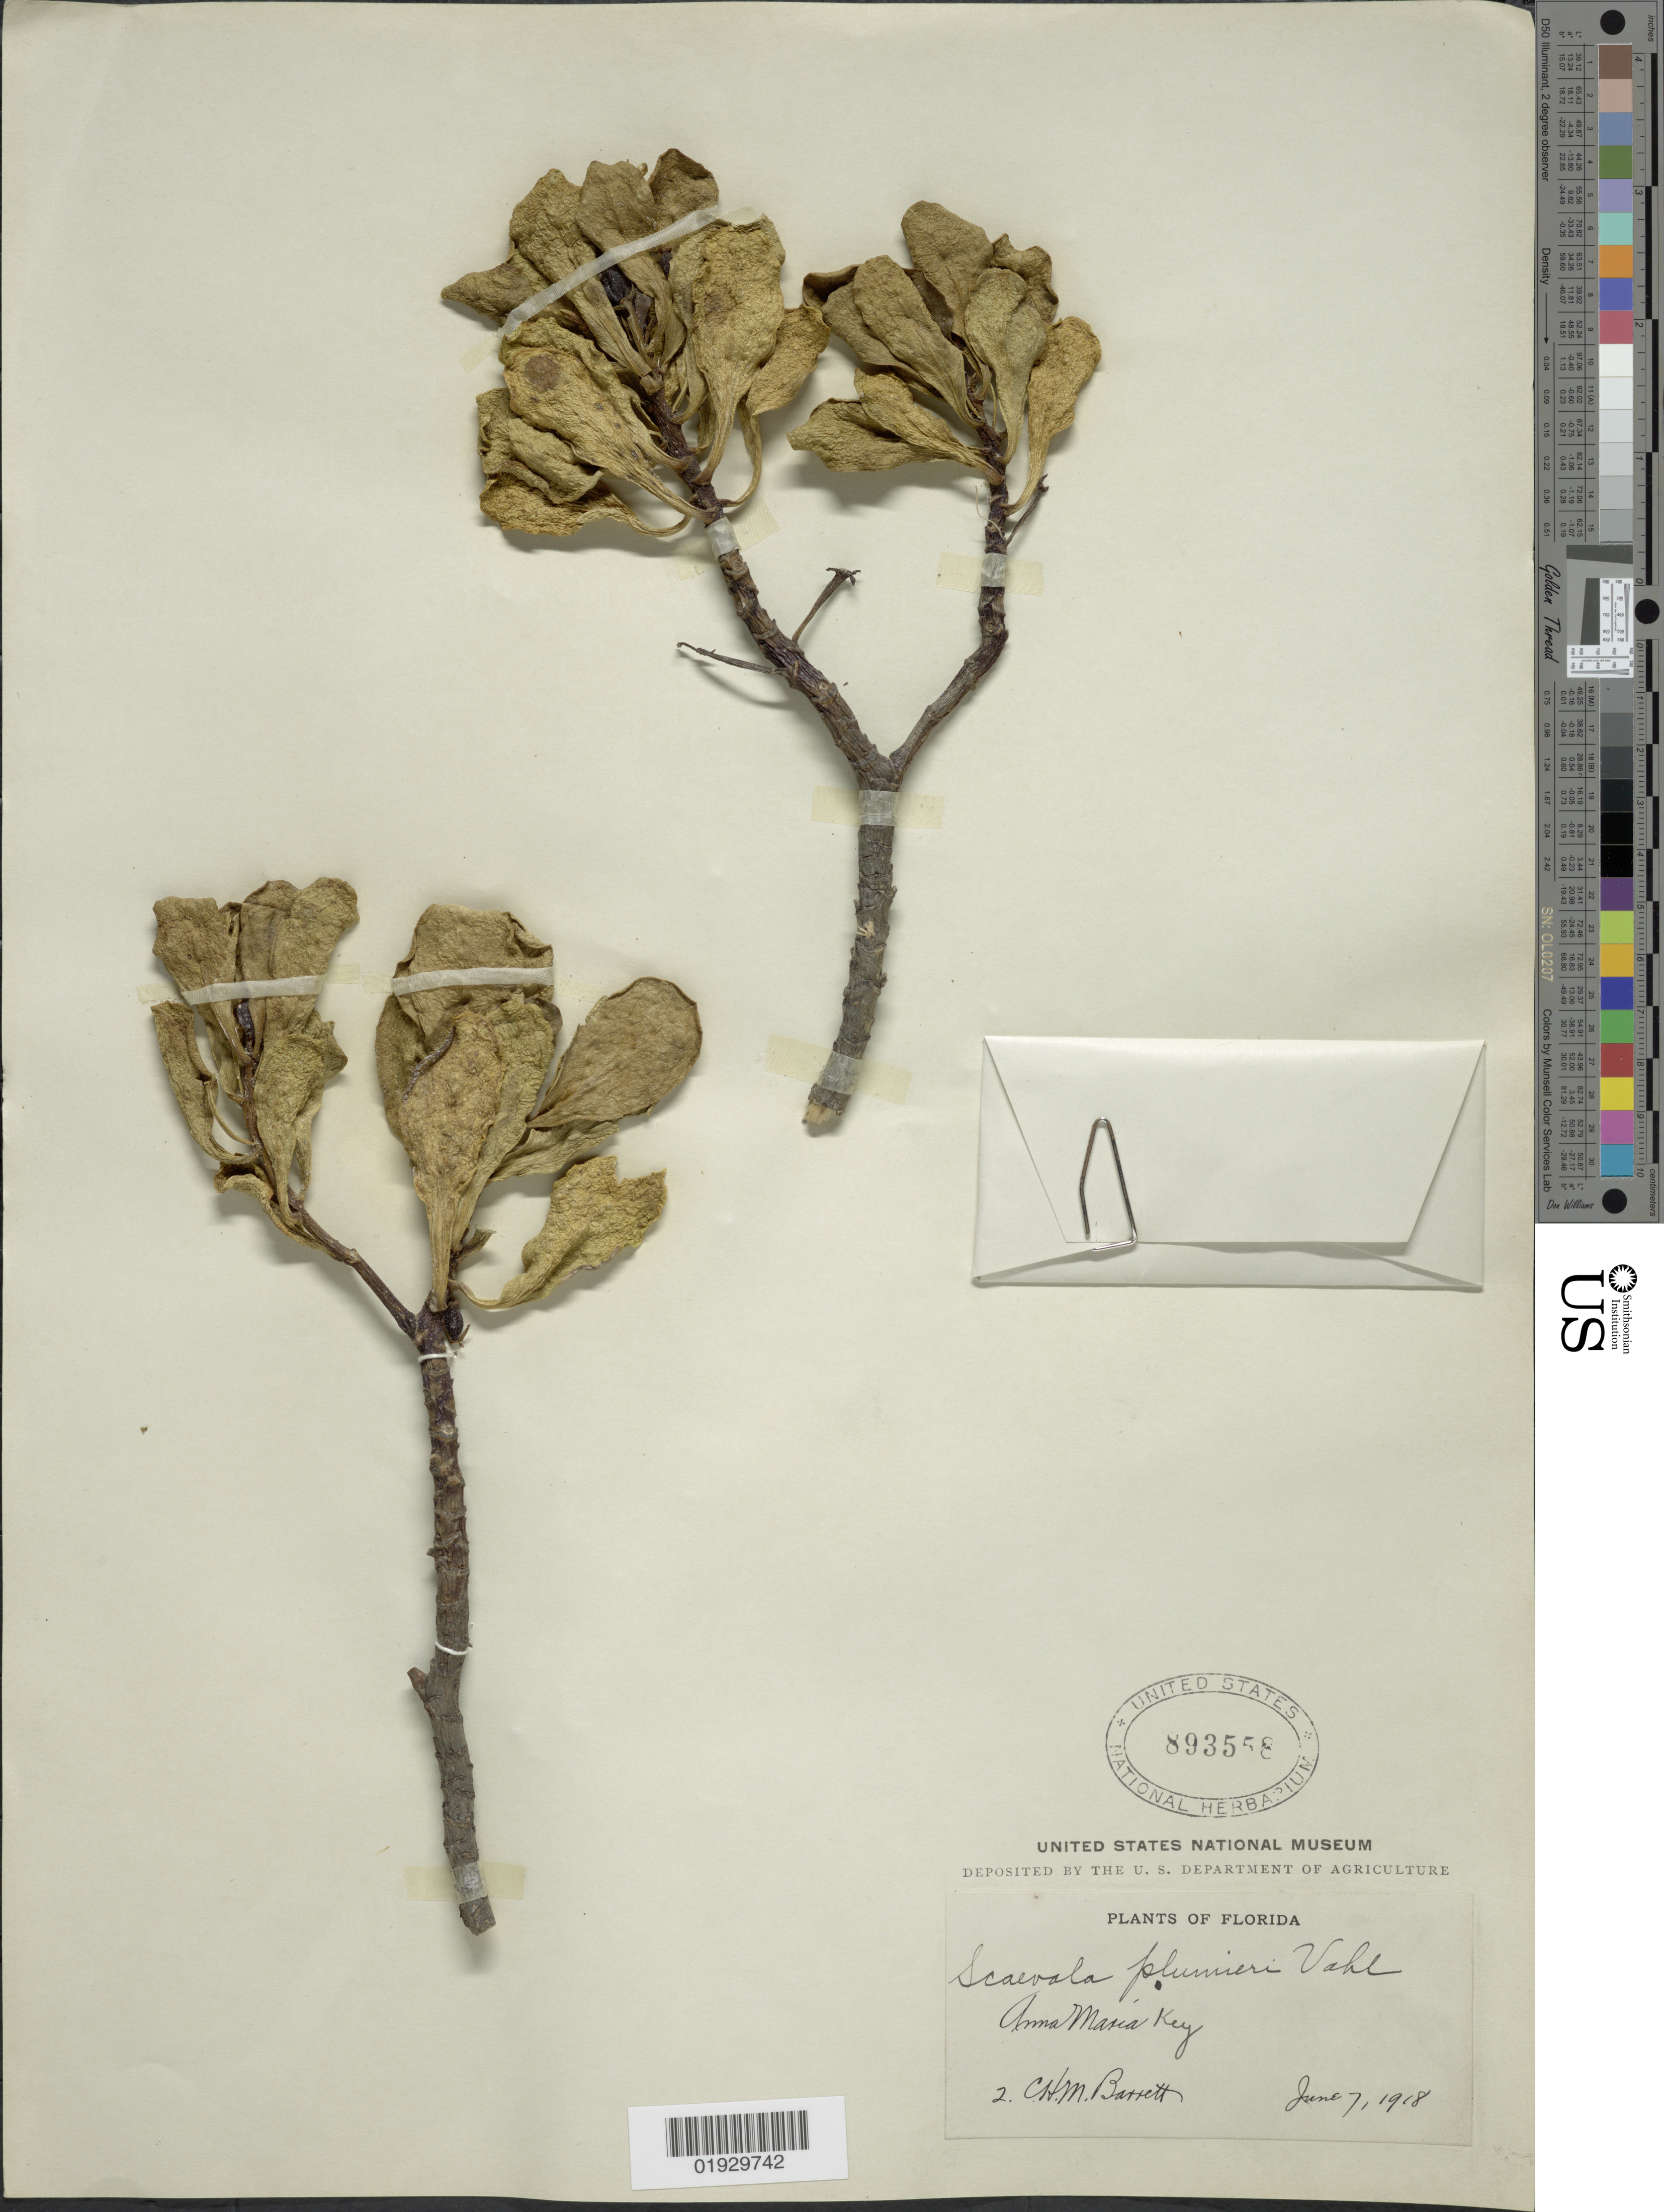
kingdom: Plantae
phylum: Tracheophyta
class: Magnoliopsida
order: Asterales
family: Goodeniaceae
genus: Scaevola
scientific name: Scaevola plumieri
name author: (L.) Vahl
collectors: C. Barrett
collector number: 2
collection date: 1918-06-07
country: United States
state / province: Florida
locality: Anna Maria Key.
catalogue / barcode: US 893558